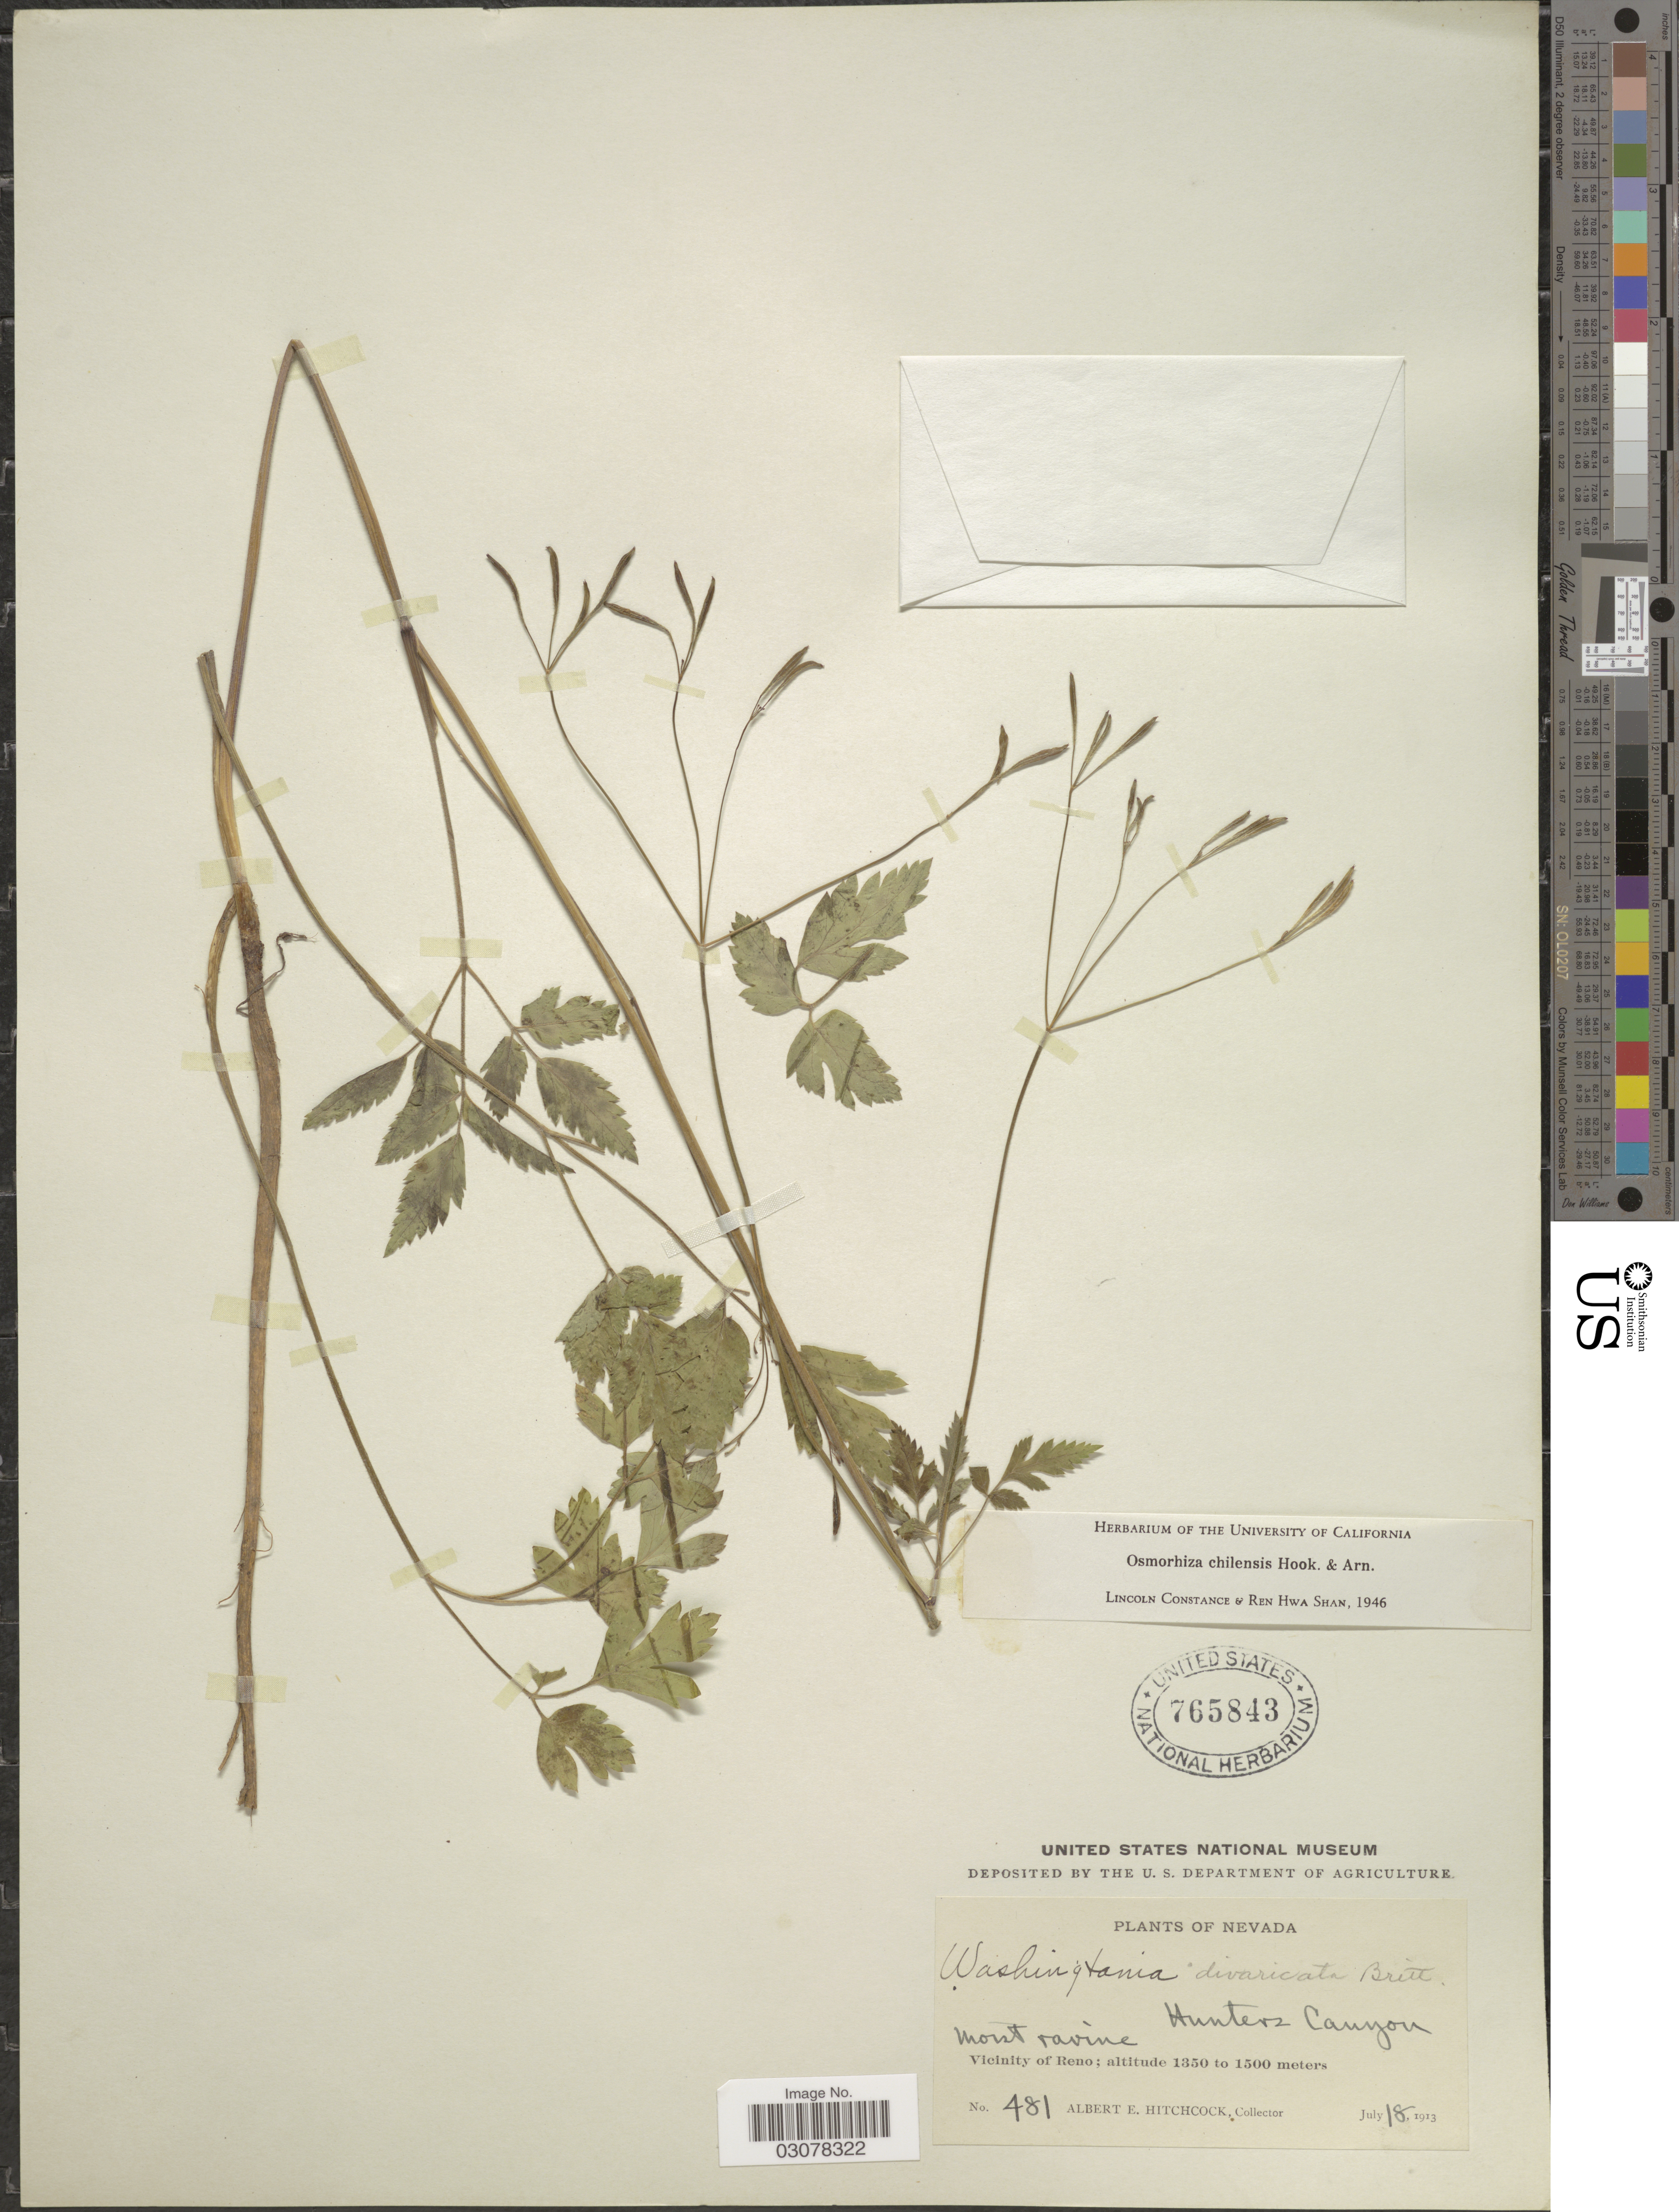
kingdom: Plantae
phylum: Tracheophyta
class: Magnoliopsida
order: Apiales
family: Apiaceae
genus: Osmorhiza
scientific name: Osmorhiza chilensis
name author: Hook. & Arn.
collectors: A. Hitchcock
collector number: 481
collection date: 1913-07-18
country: United States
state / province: Nevada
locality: Hunters Canyon. Vicinity of Reno.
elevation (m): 1350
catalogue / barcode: US 765843